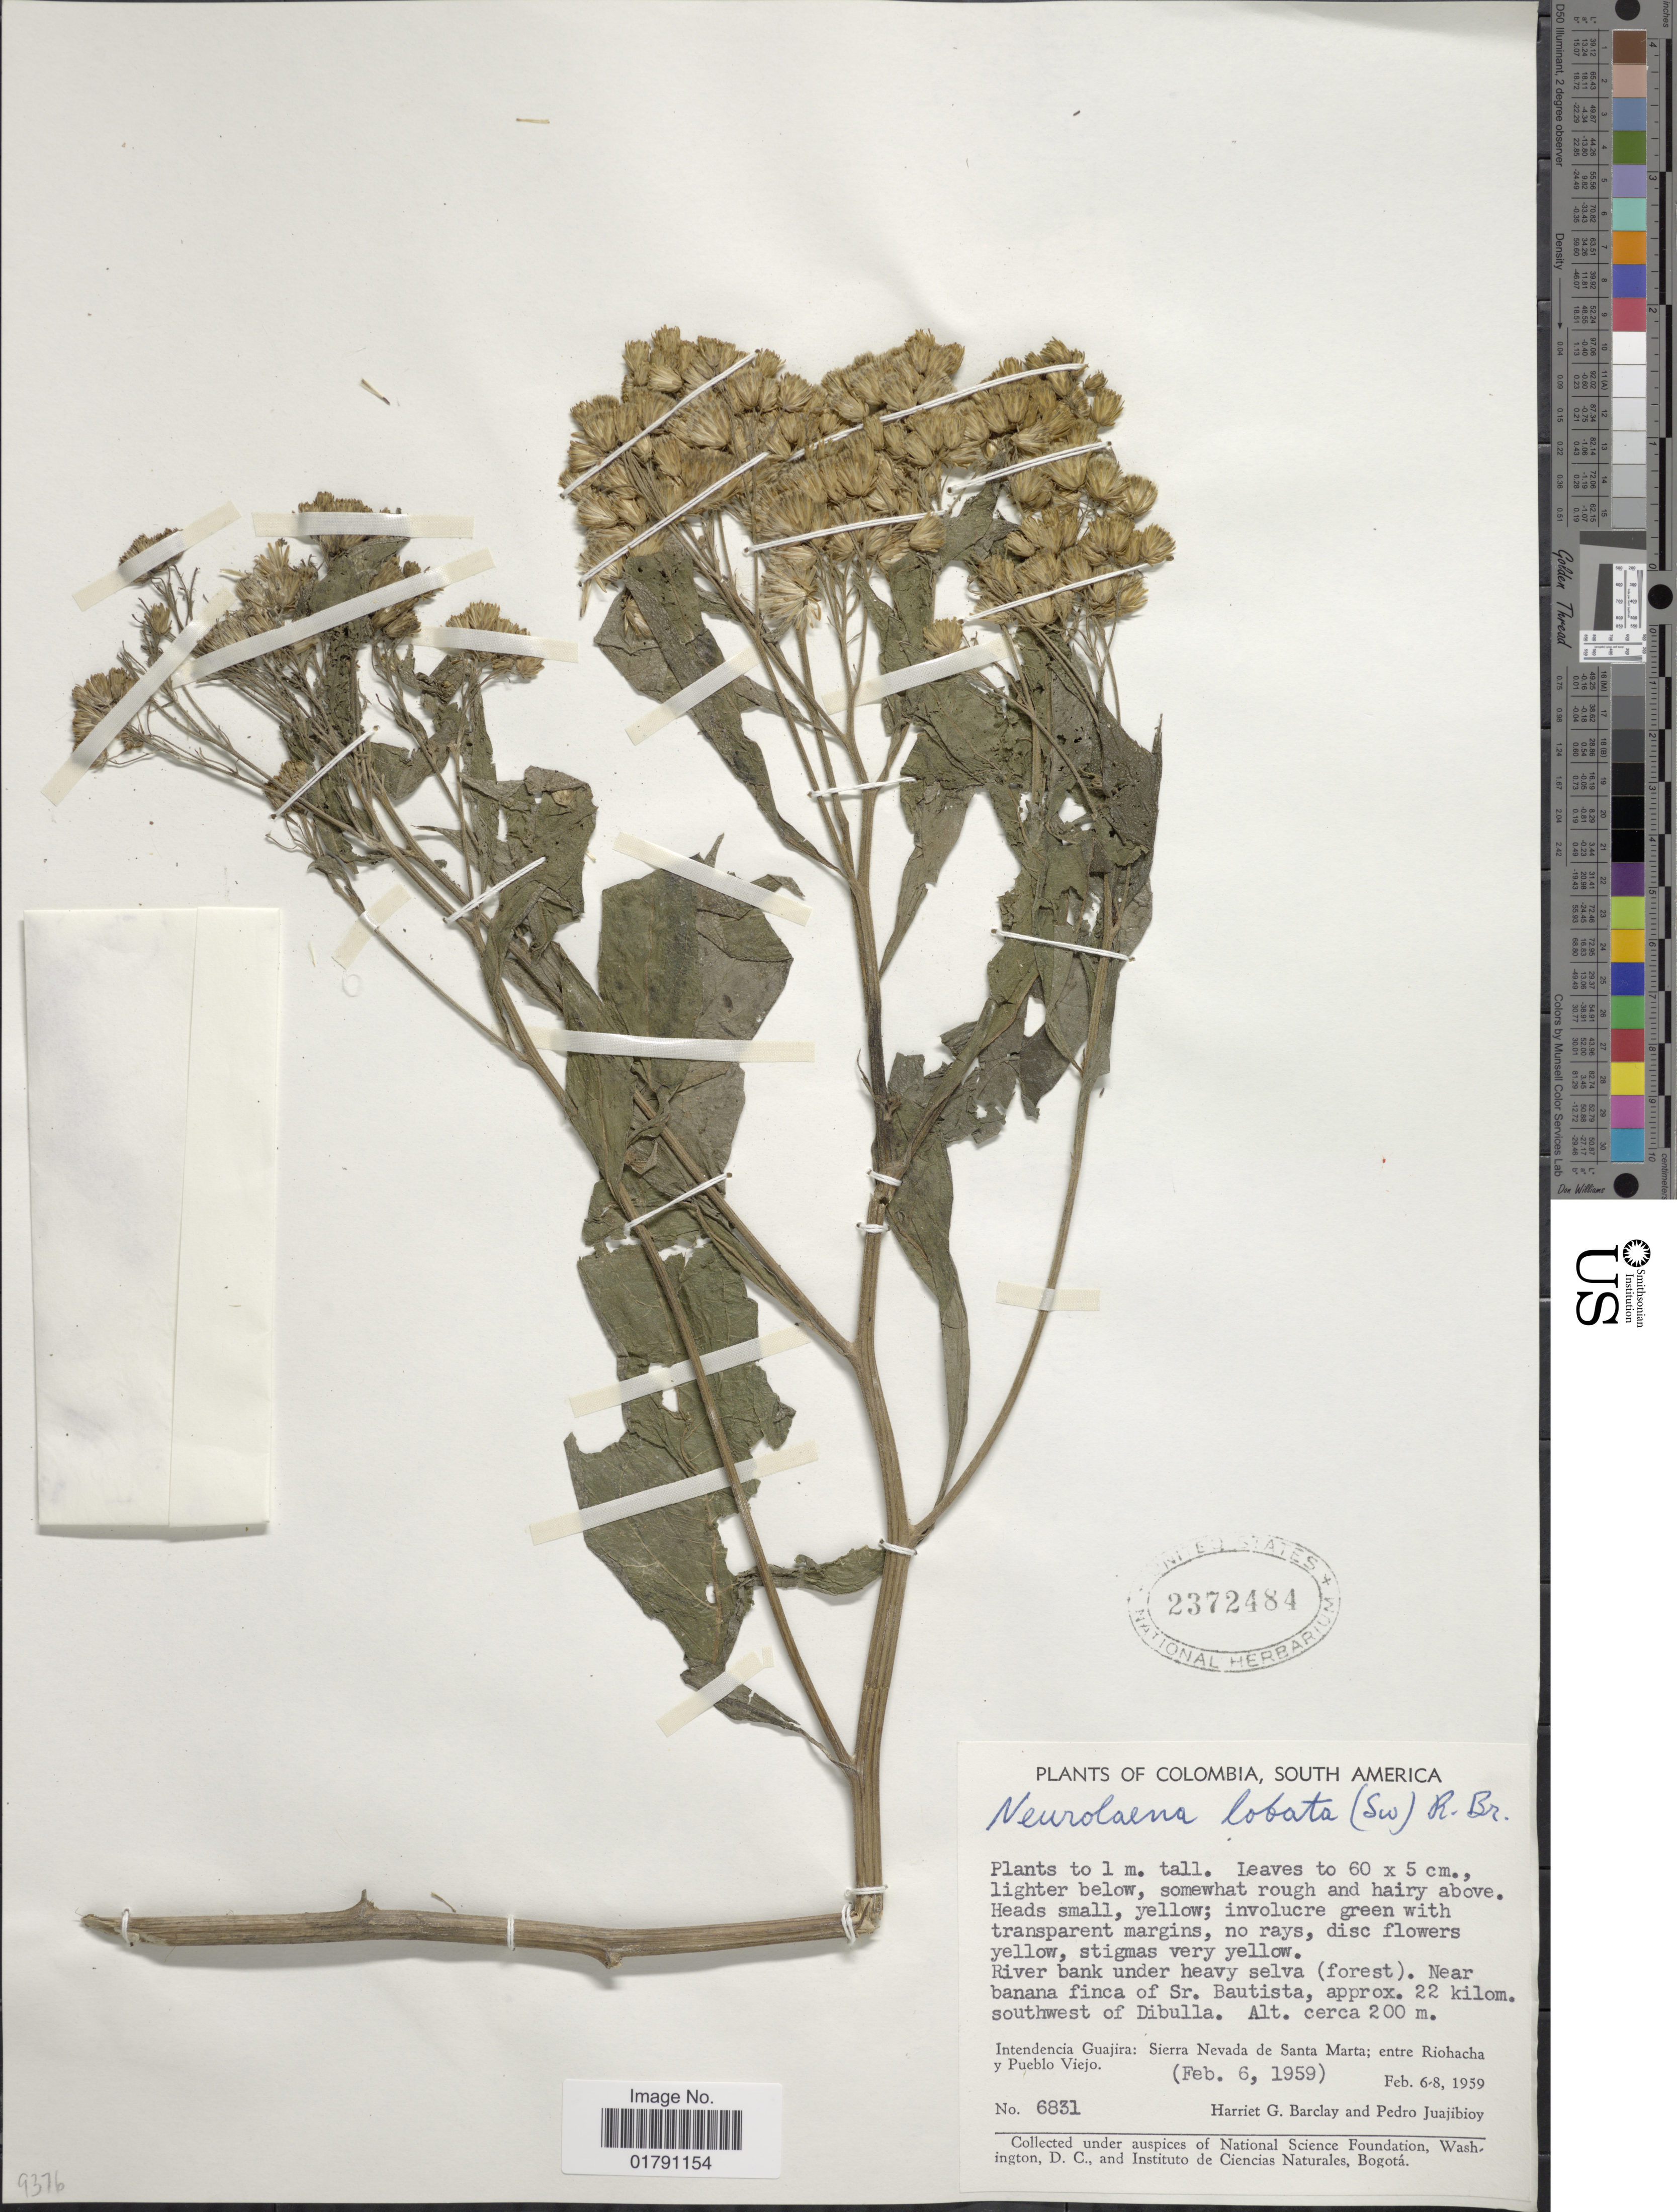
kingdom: Plantae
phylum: Tracheophyta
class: Magnoliopsida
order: Asterales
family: Asteraceae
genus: Neurolaena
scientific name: Neurolaena lobata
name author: (L.) R. Br. ex Cass.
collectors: H. G. Barclay & P. Juajibioy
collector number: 6831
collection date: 1959-02-06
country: Colombia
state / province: La Guajira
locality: South America, near banana finca Sr. Bautista, approx. 22 kilom. southwest of Dibulla, Sierra Nevada de Santa Marta, entre Riohacha y Pueblo Viejo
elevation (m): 200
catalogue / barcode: US 2372484